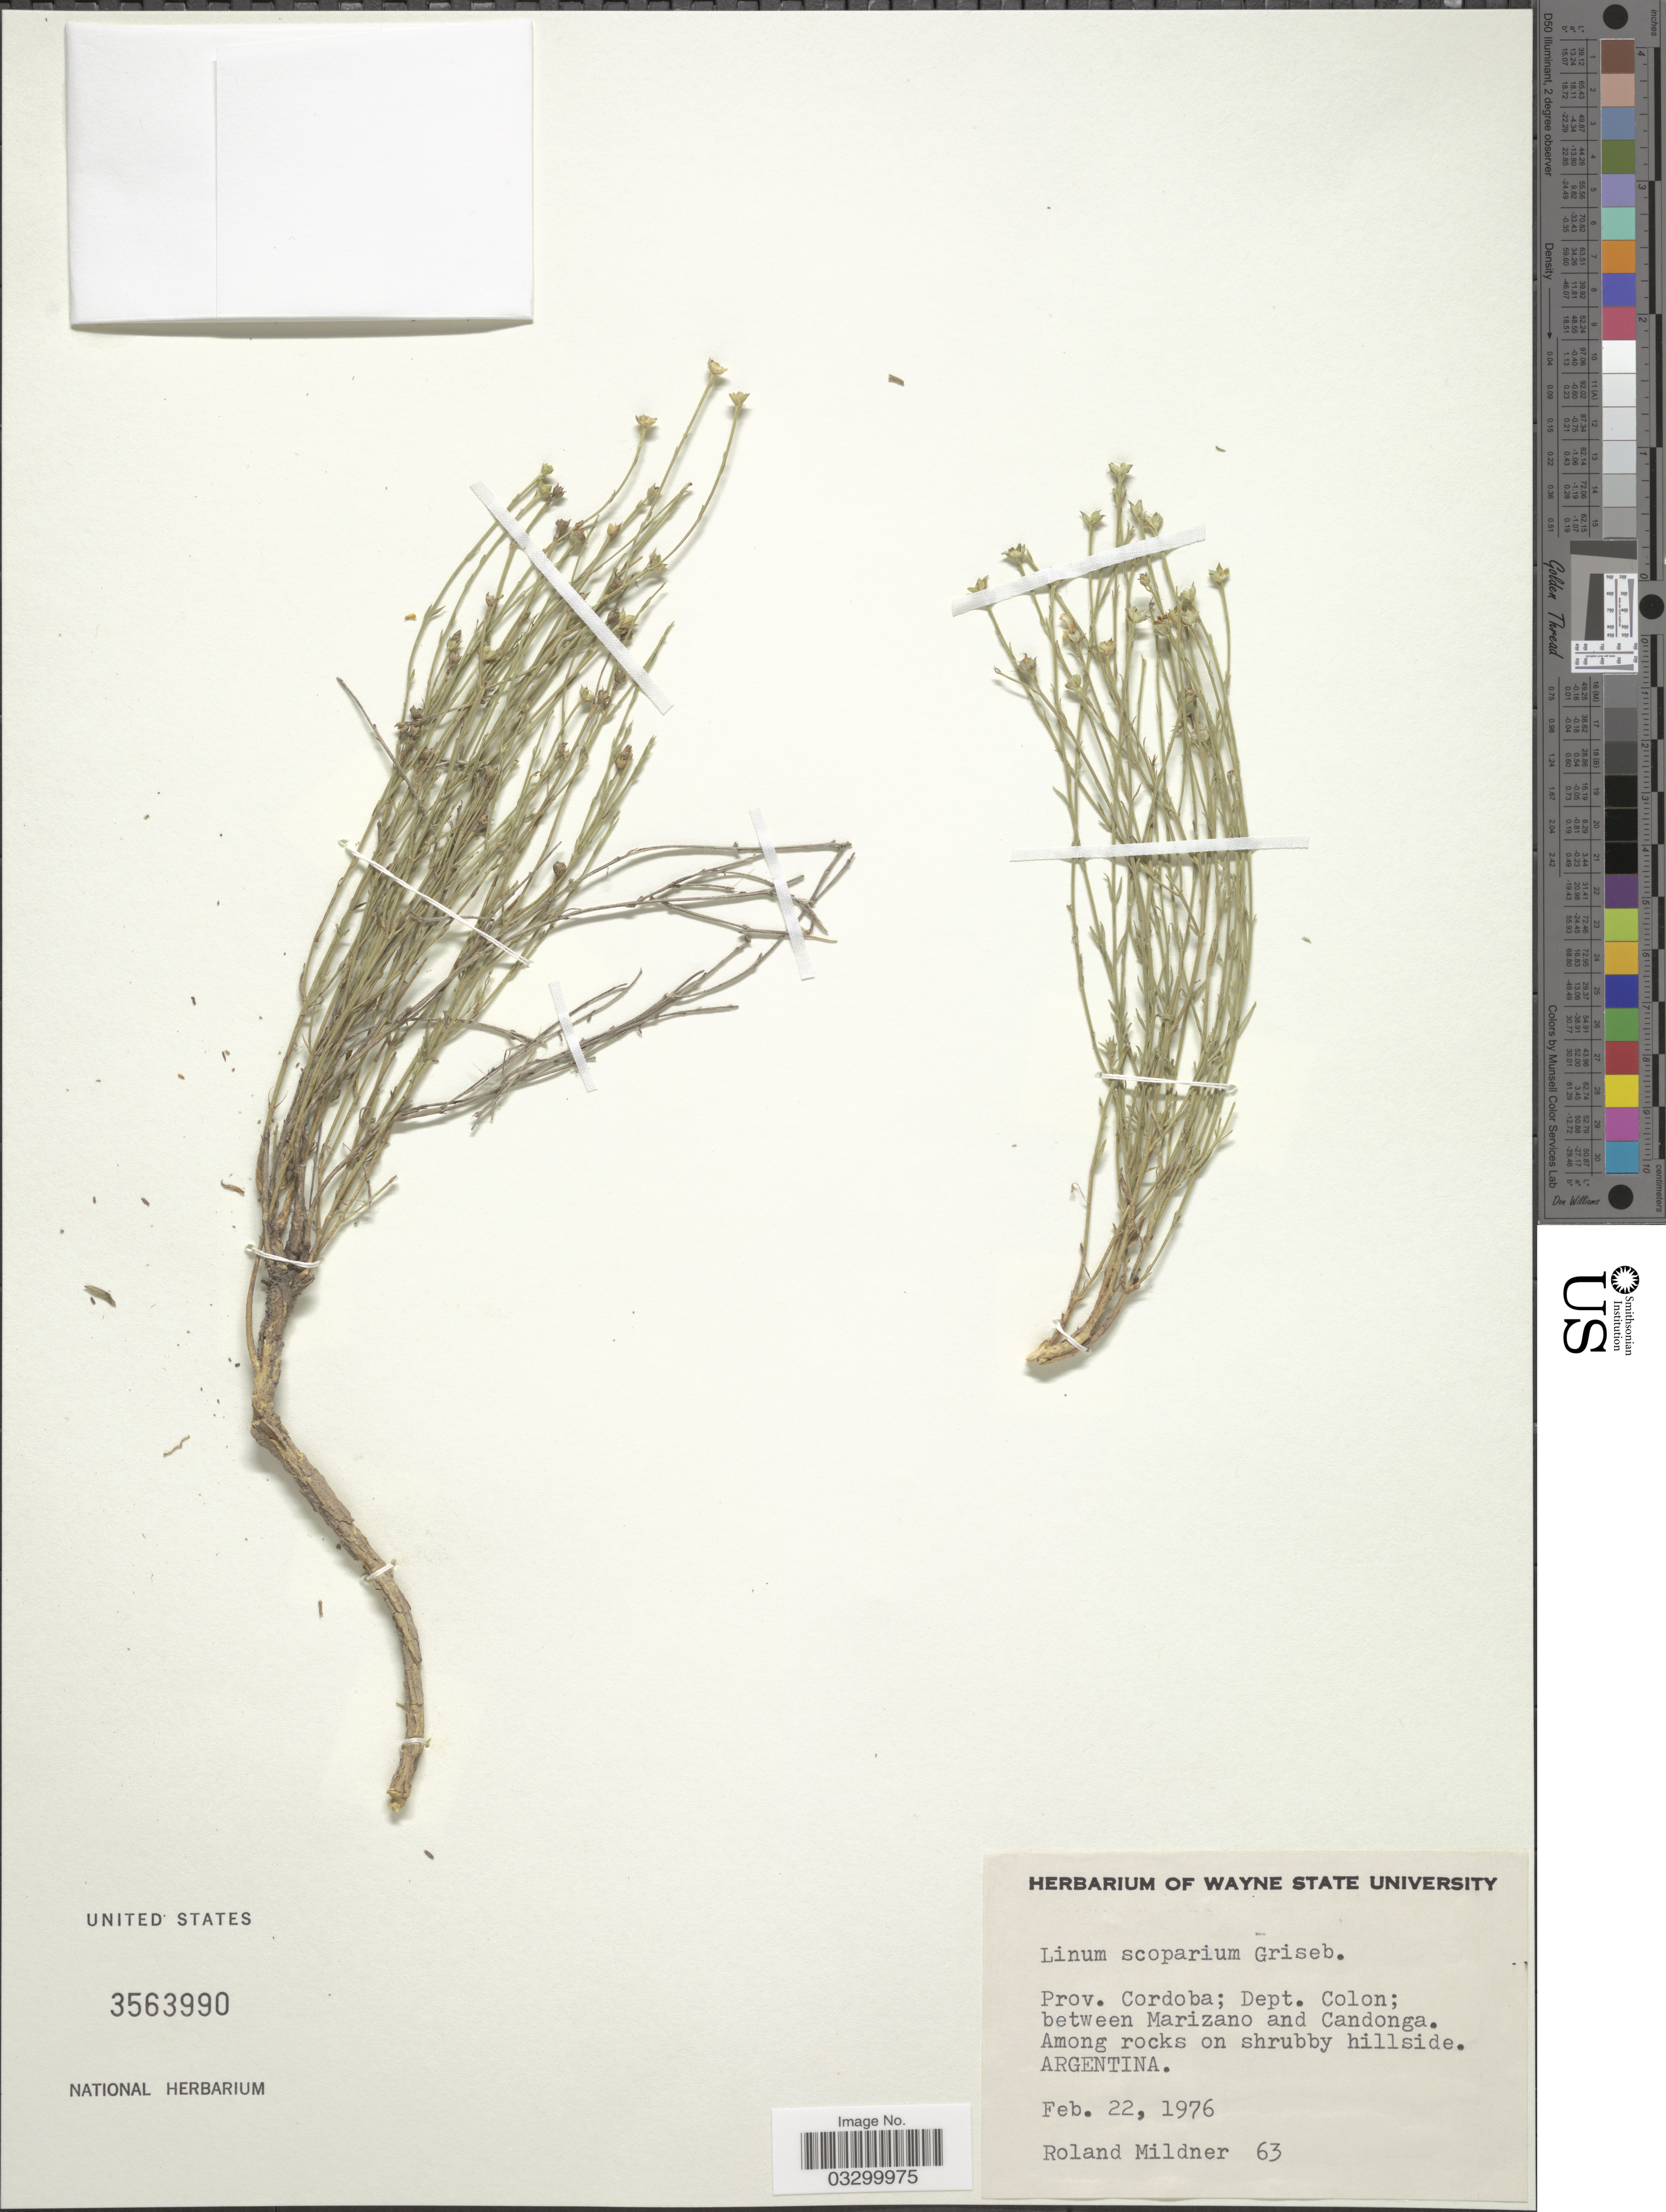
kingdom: Plantae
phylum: Tracheophyta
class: Magnoliopsida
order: Malpighiales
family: Linaceae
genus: Linum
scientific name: Linum scoparium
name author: Griseb.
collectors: R. Mildner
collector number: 63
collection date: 1976-02-22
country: Argentina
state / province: Cordoba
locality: Prov. Cordoba; Dept. Colon; between Marizano and Candonga.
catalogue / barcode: US 3563990